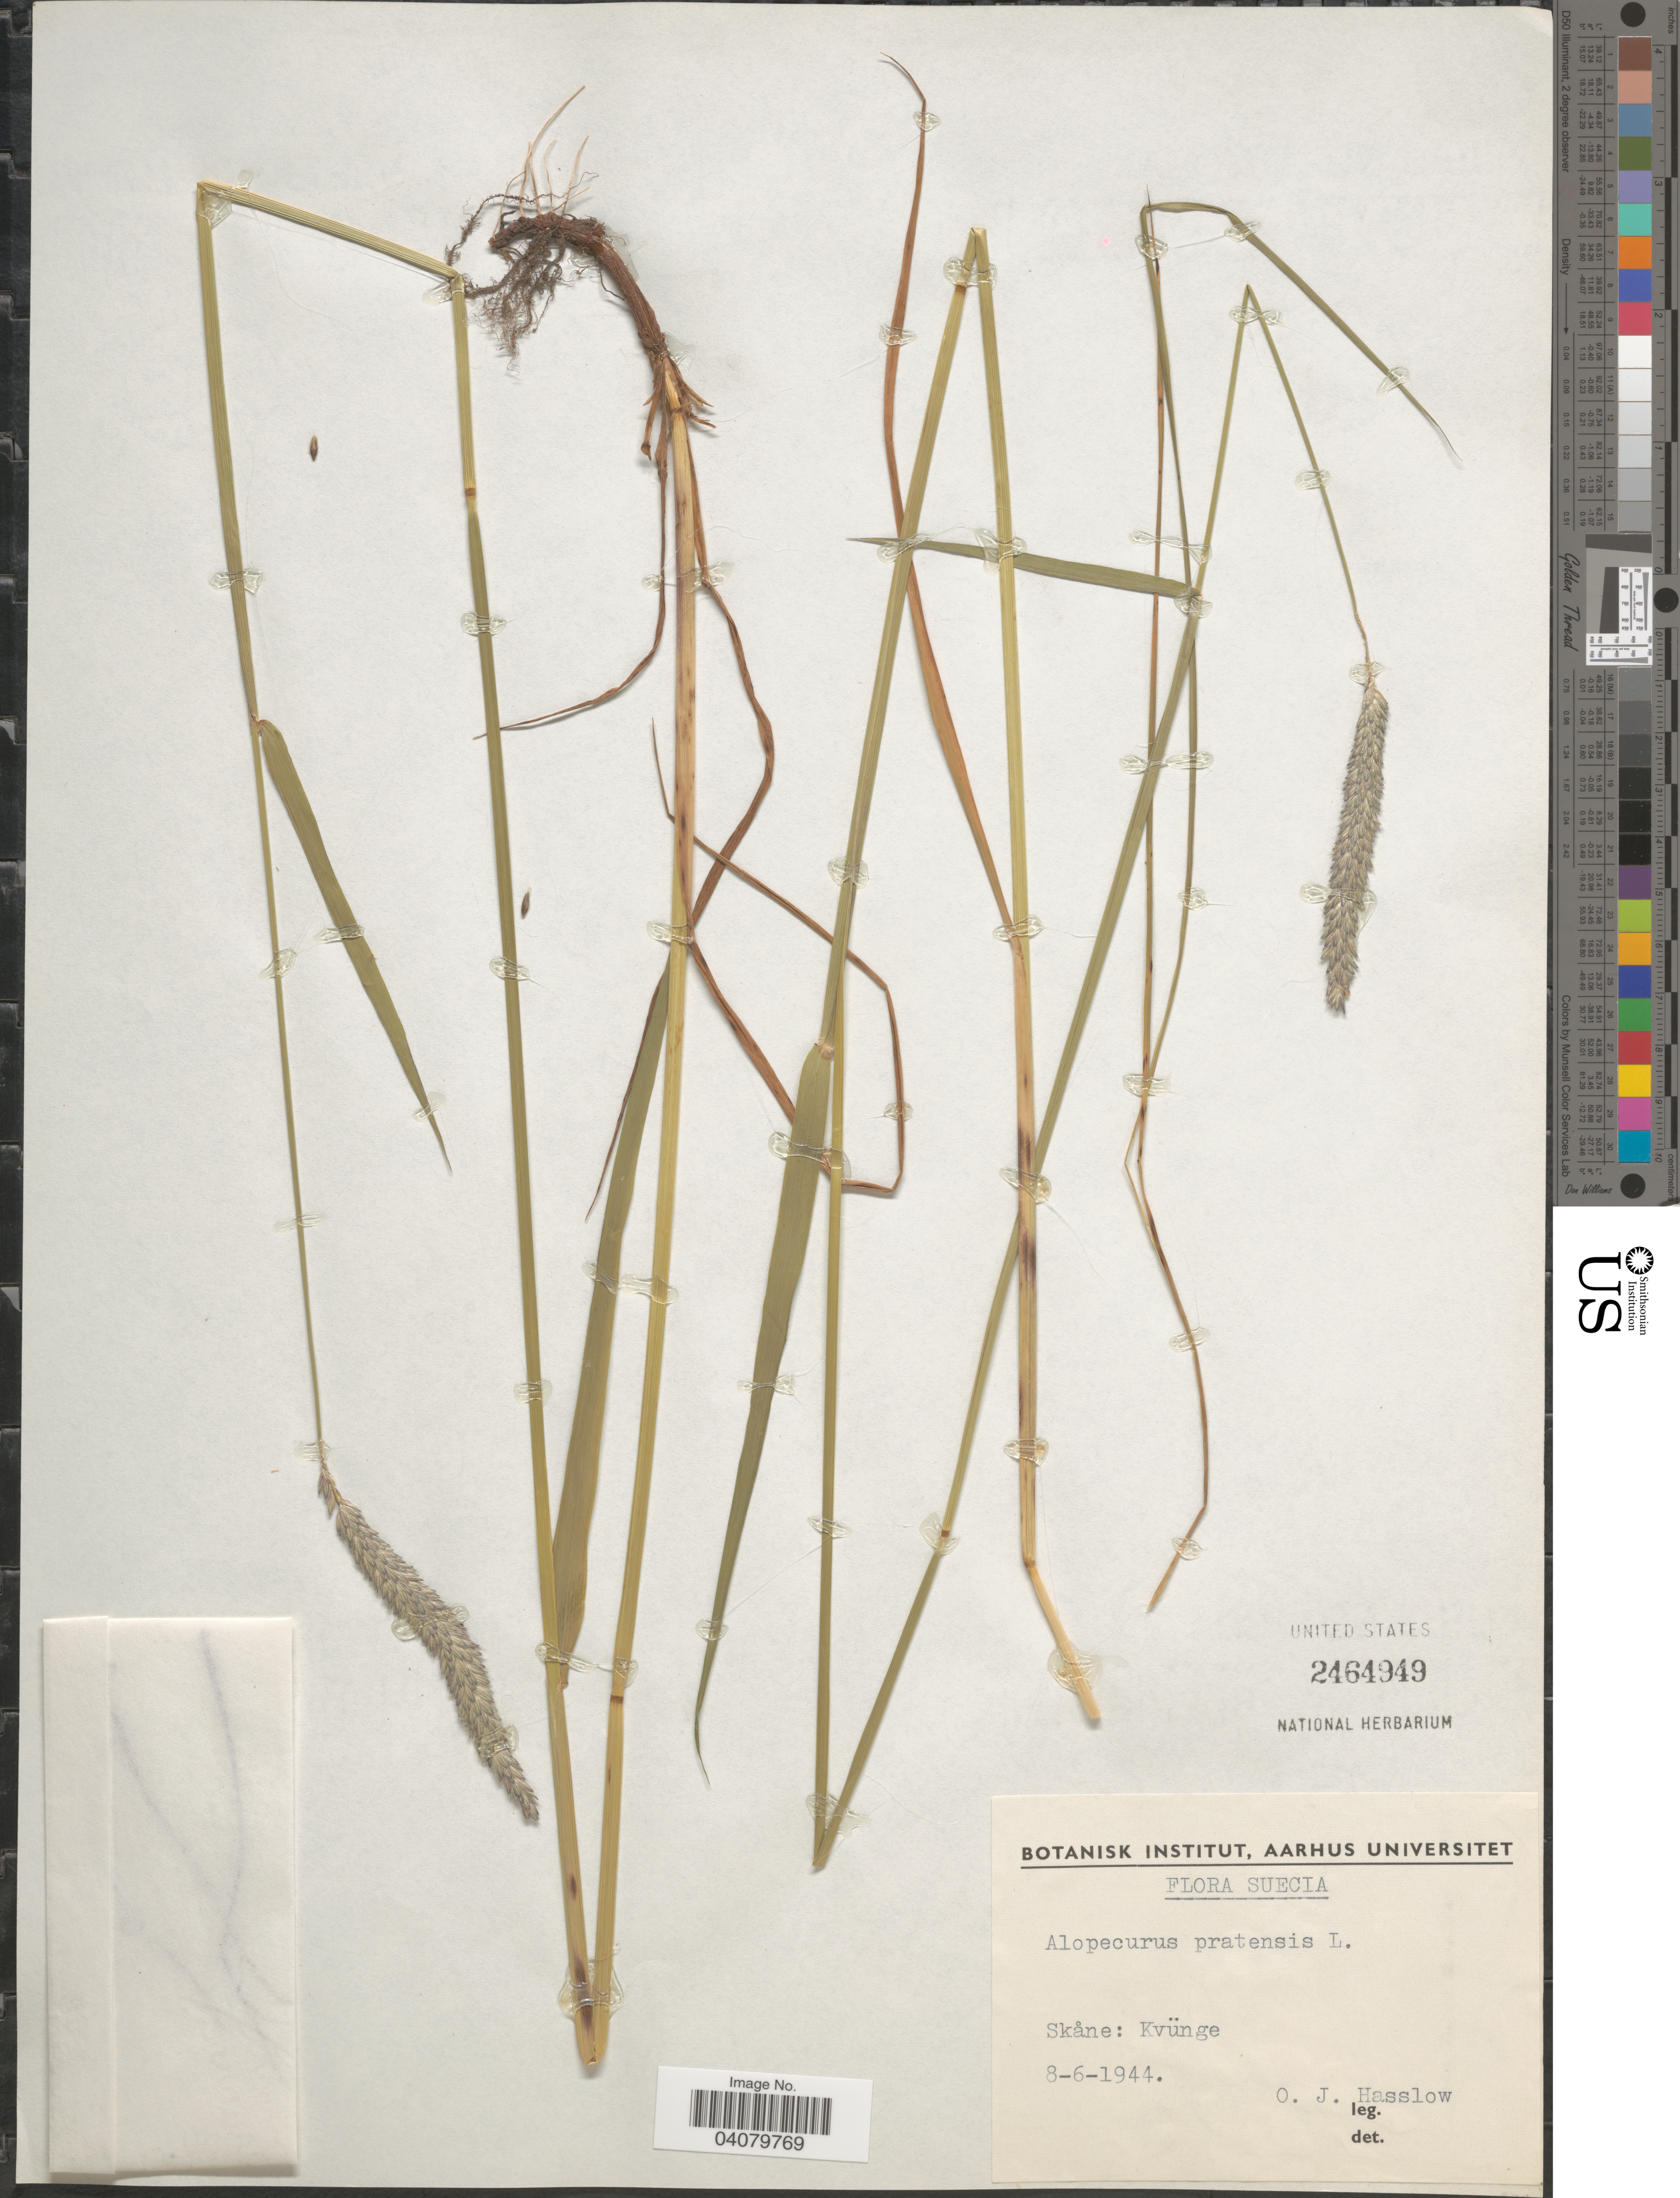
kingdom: Plantae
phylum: Tracheophyta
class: Liliopsida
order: Poales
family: Poaceae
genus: Alopecurus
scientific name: Alopecurus pratensis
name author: L.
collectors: O. Hasslow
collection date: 1944-06-08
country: Sweden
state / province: Skåne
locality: Suecia. Kvünge.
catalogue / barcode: US 2464949